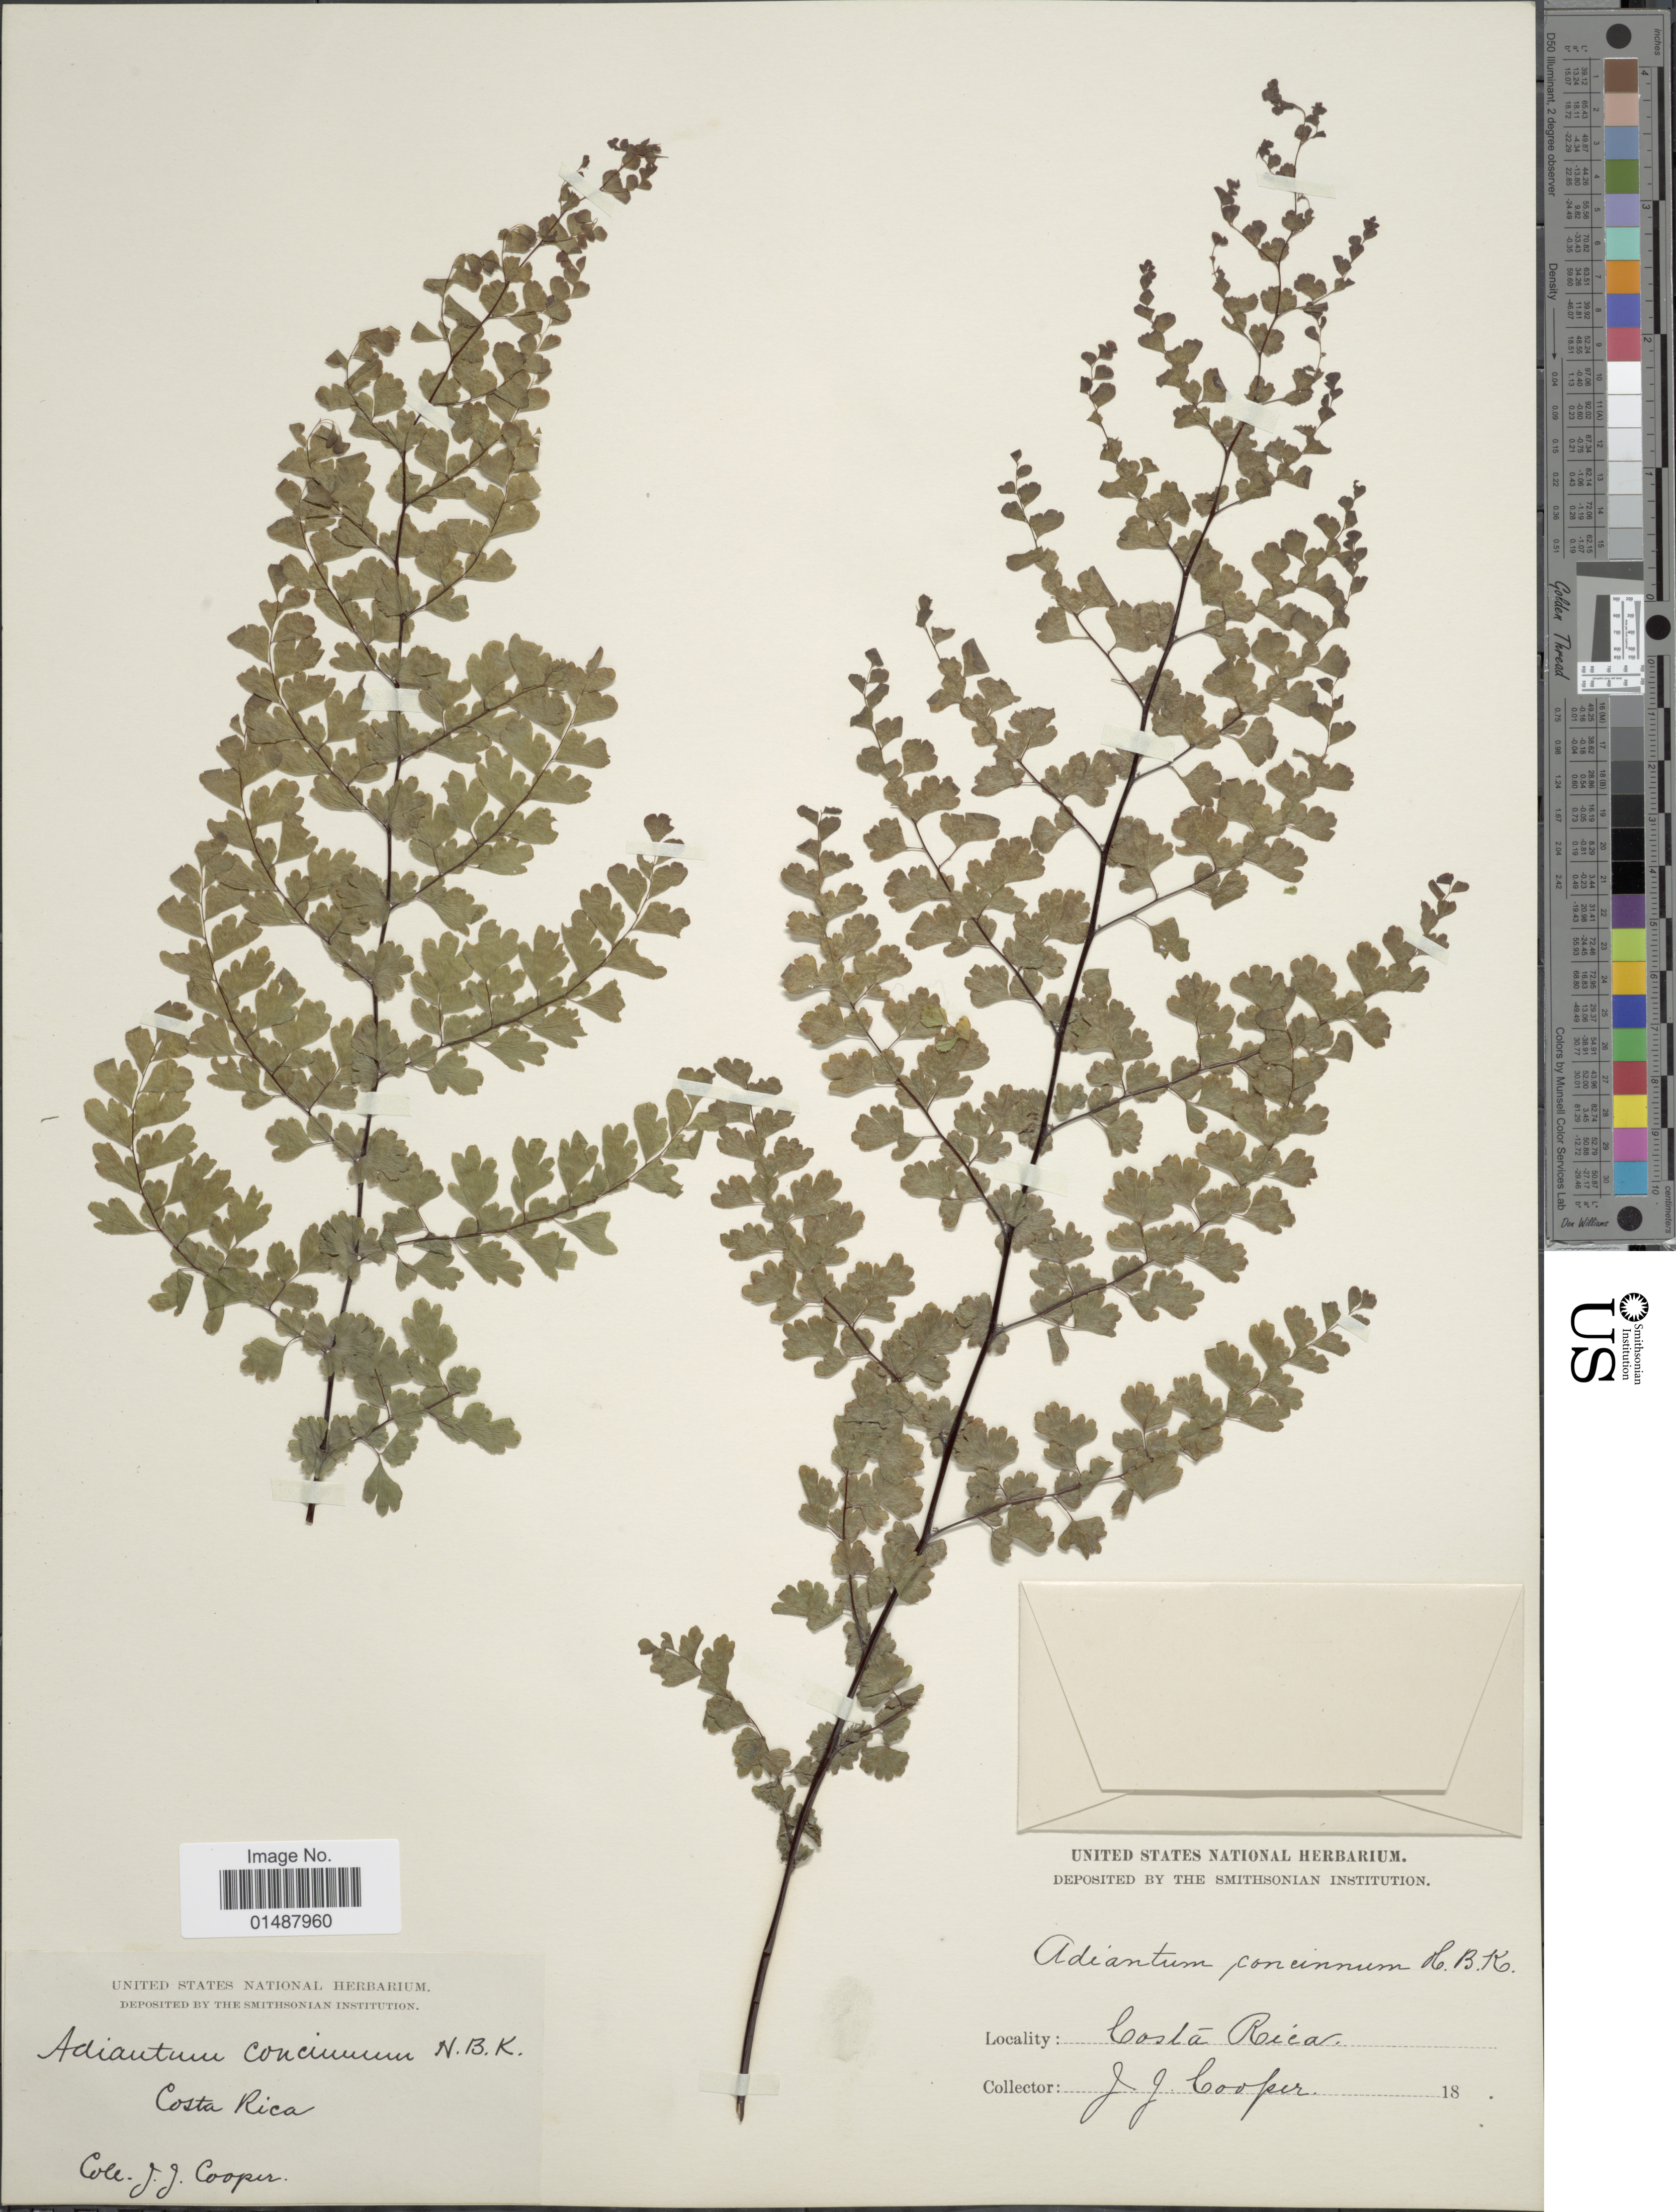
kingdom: Plantae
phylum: Tracheophyta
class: Polypodiopsida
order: Polypodiales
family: Pteridaceae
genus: Adiantum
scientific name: Adiantum concinnum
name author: Humb. & Bonpl. ex Willd.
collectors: J. J. Cooper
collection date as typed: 18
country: Costa Rica